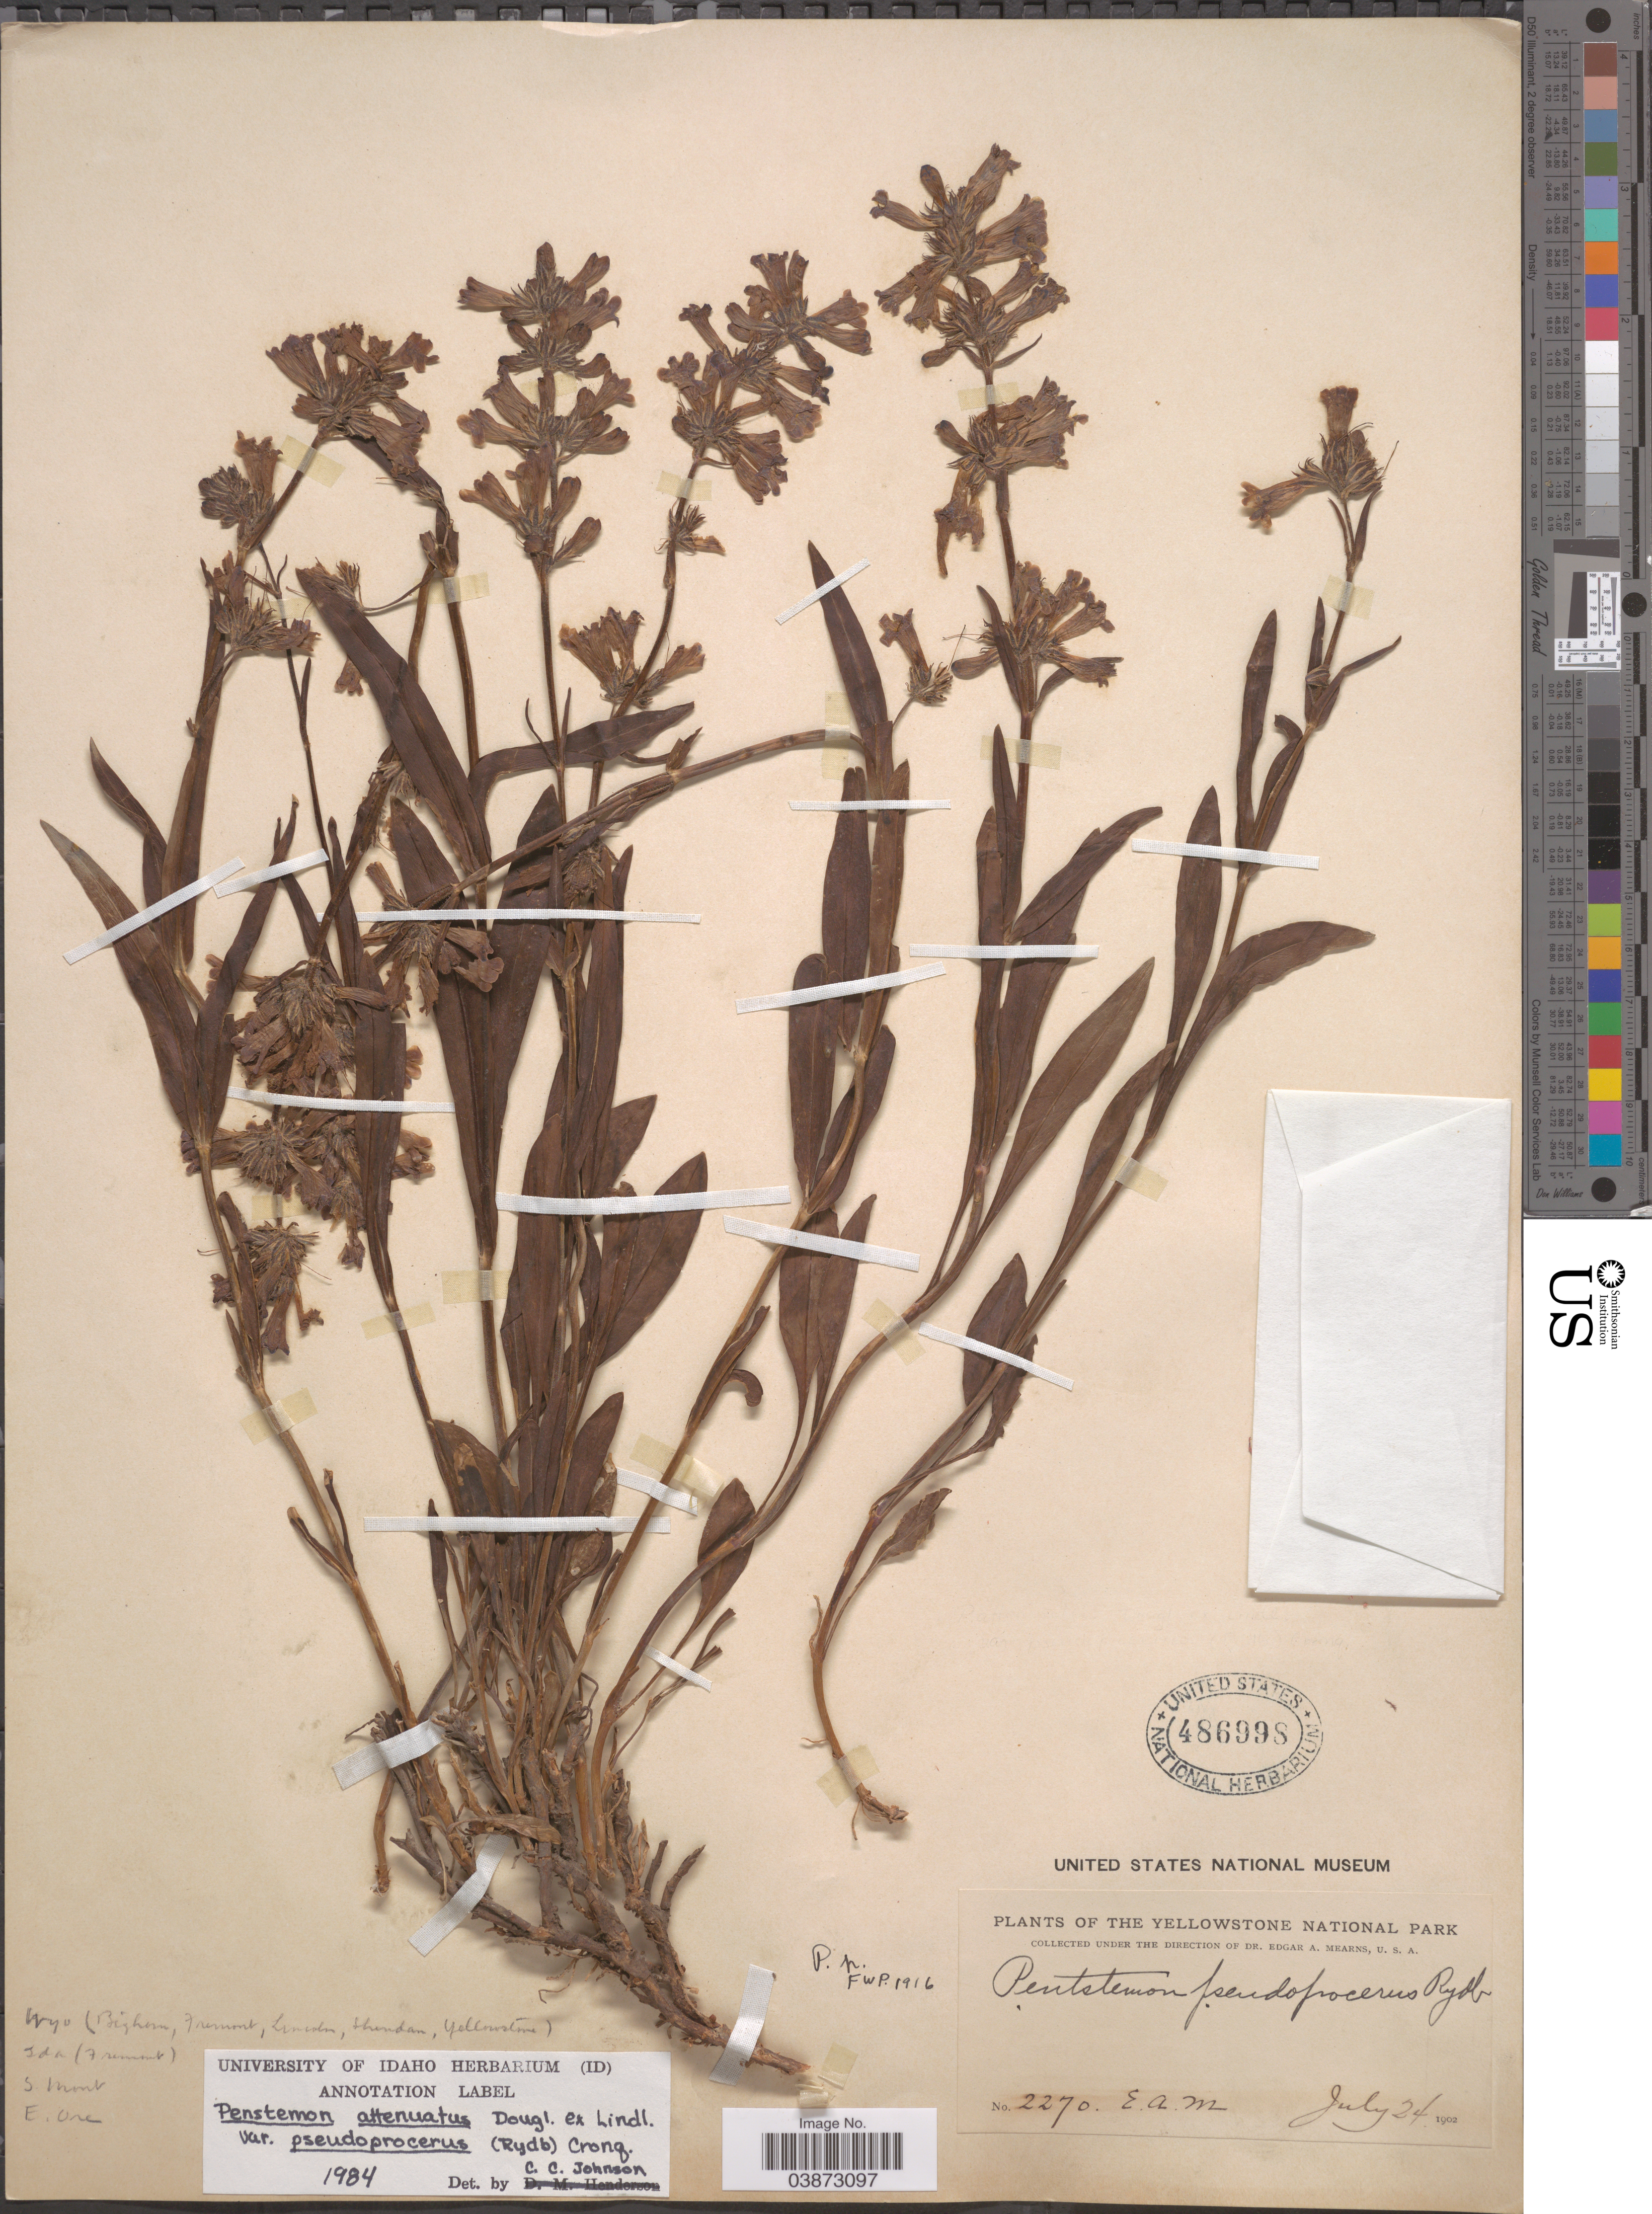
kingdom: Plantae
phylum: Tracheophyta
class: Magnoliopsida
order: Lamiales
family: Plantaginaceae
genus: Penstemon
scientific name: Penstemon attenuatus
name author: Douglas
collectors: E. A. Mearns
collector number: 2270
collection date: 1902-07-24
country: United States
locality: Yellowstone National Park.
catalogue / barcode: US 486998